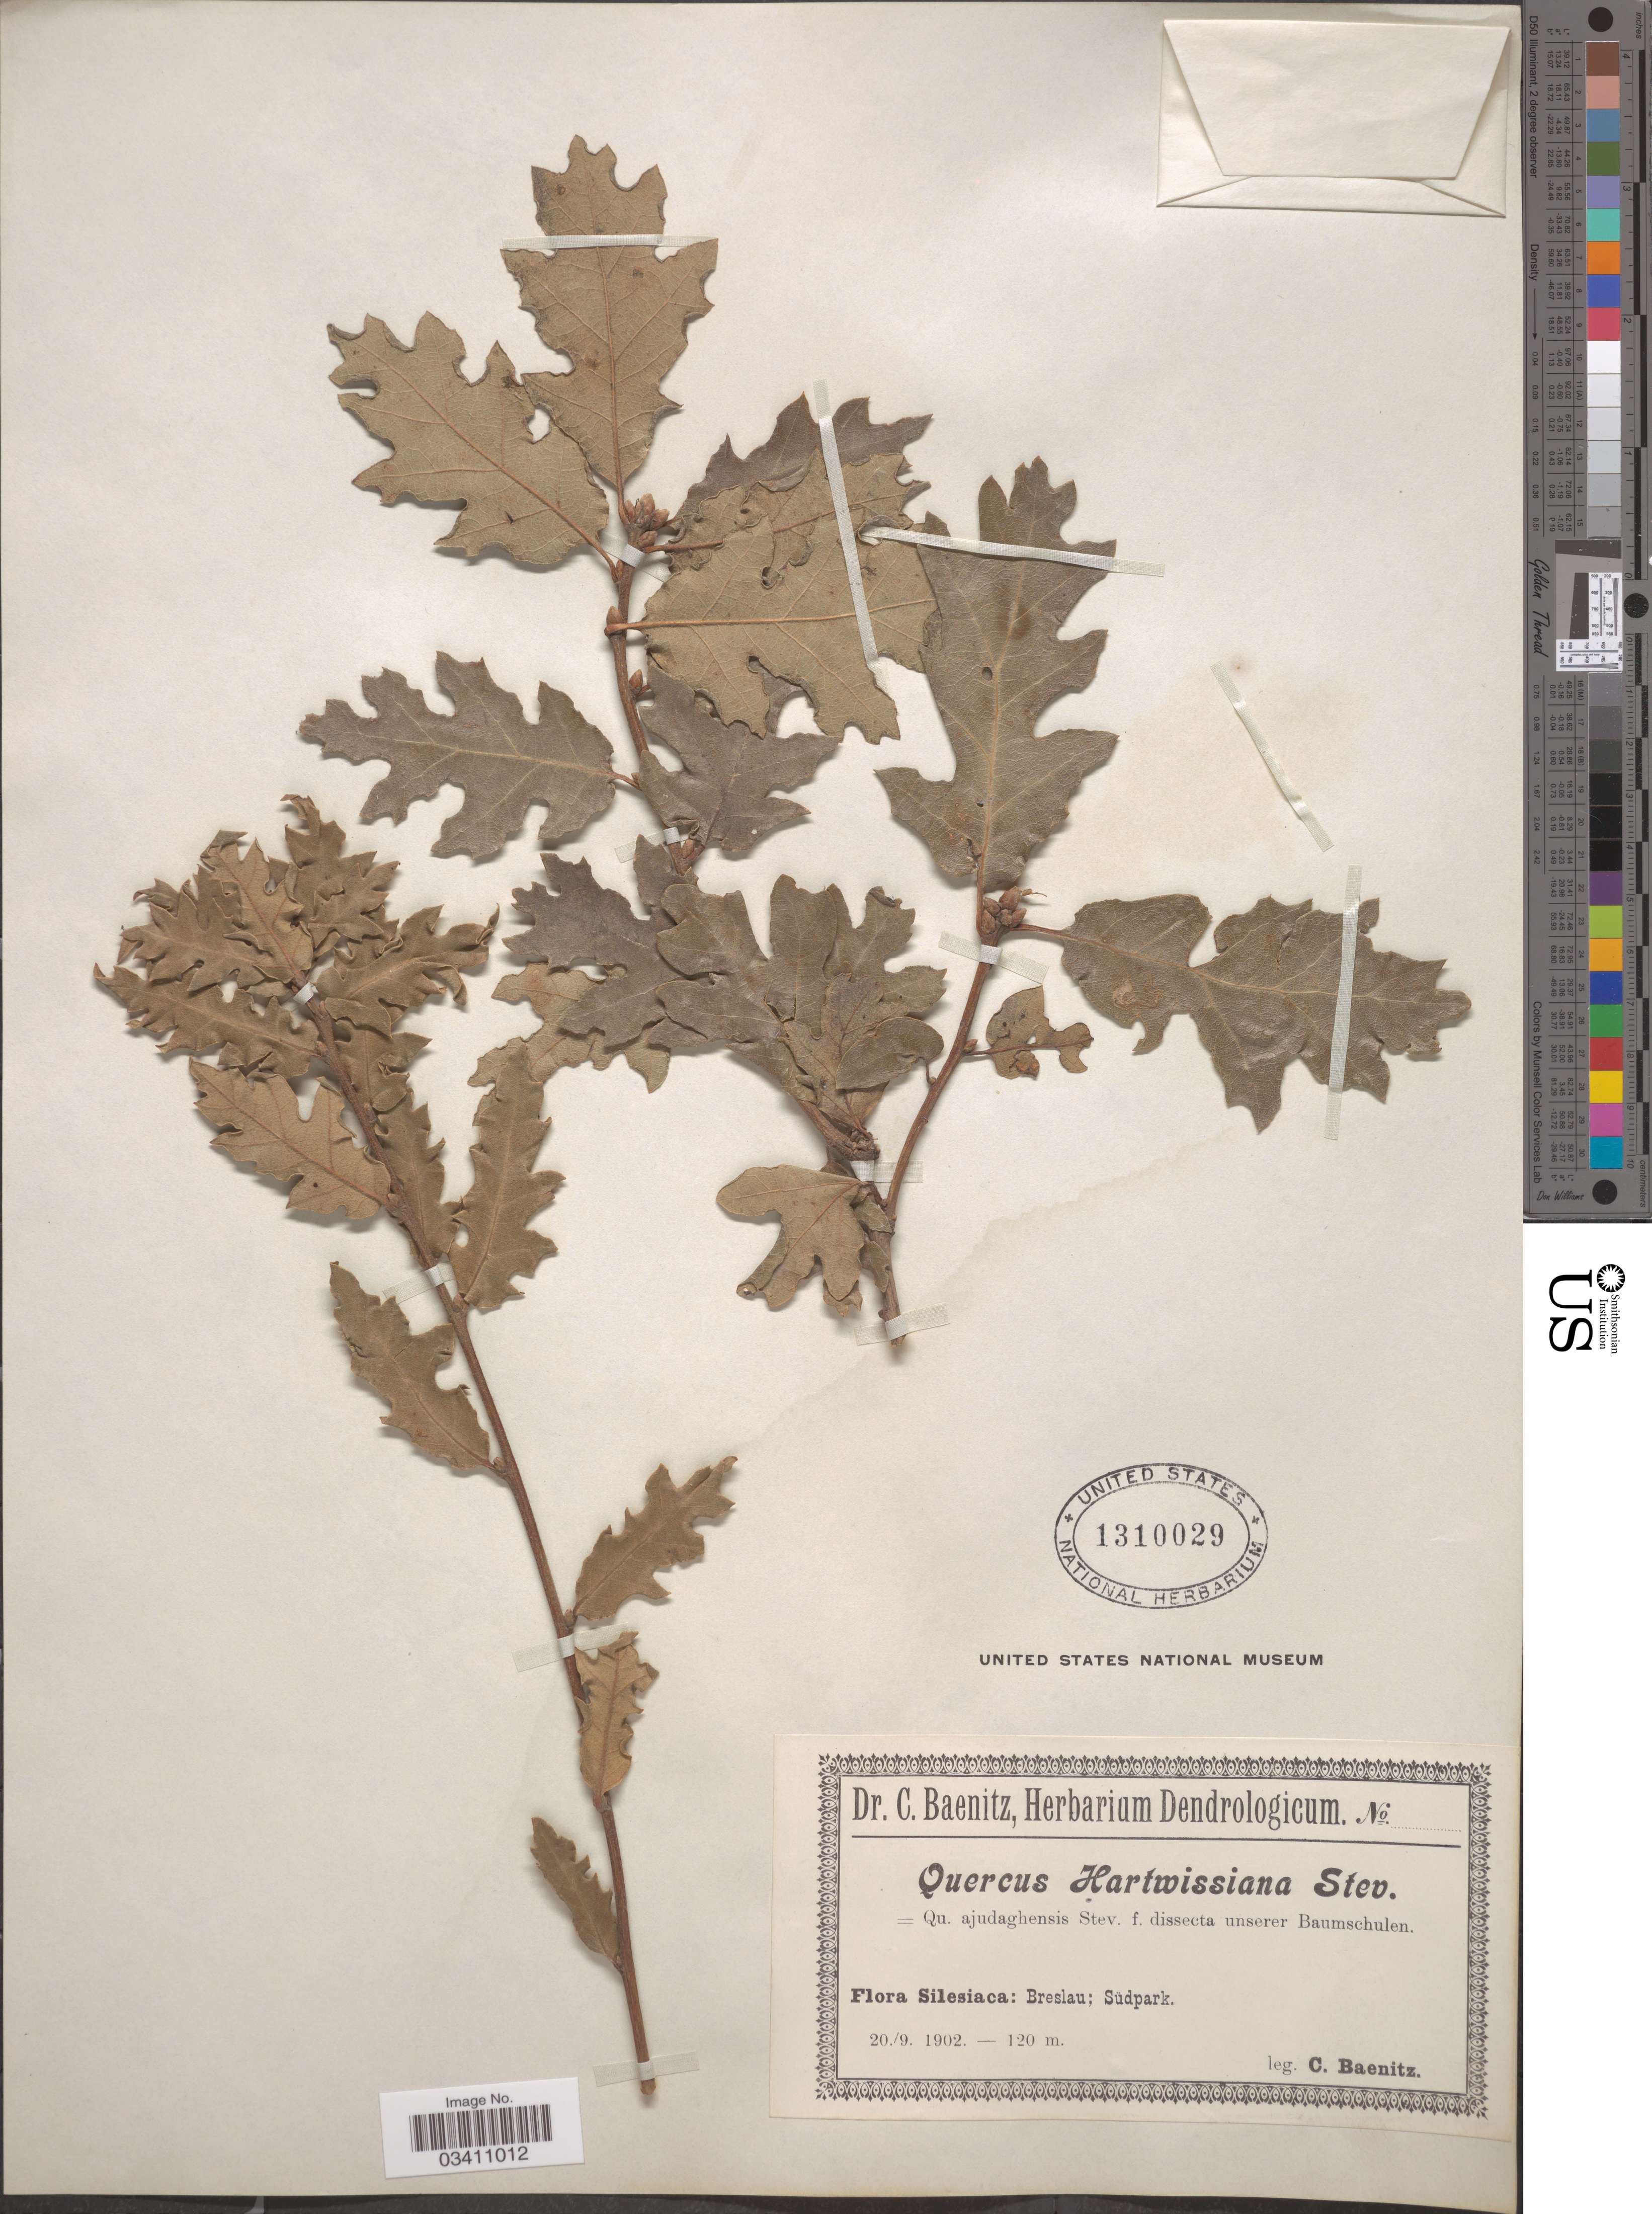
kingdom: Plantae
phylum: Tracheophyta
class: Magnoliopsida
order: Fagales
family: Fagaceae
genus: Quercus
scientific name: Quercus hartwissiana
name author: Steven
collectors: C. G. Baenitz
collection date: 1902-09-20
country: Poland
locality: Silesiaca: Breslau; Südpark.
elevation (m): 120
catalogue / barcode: US 1310029